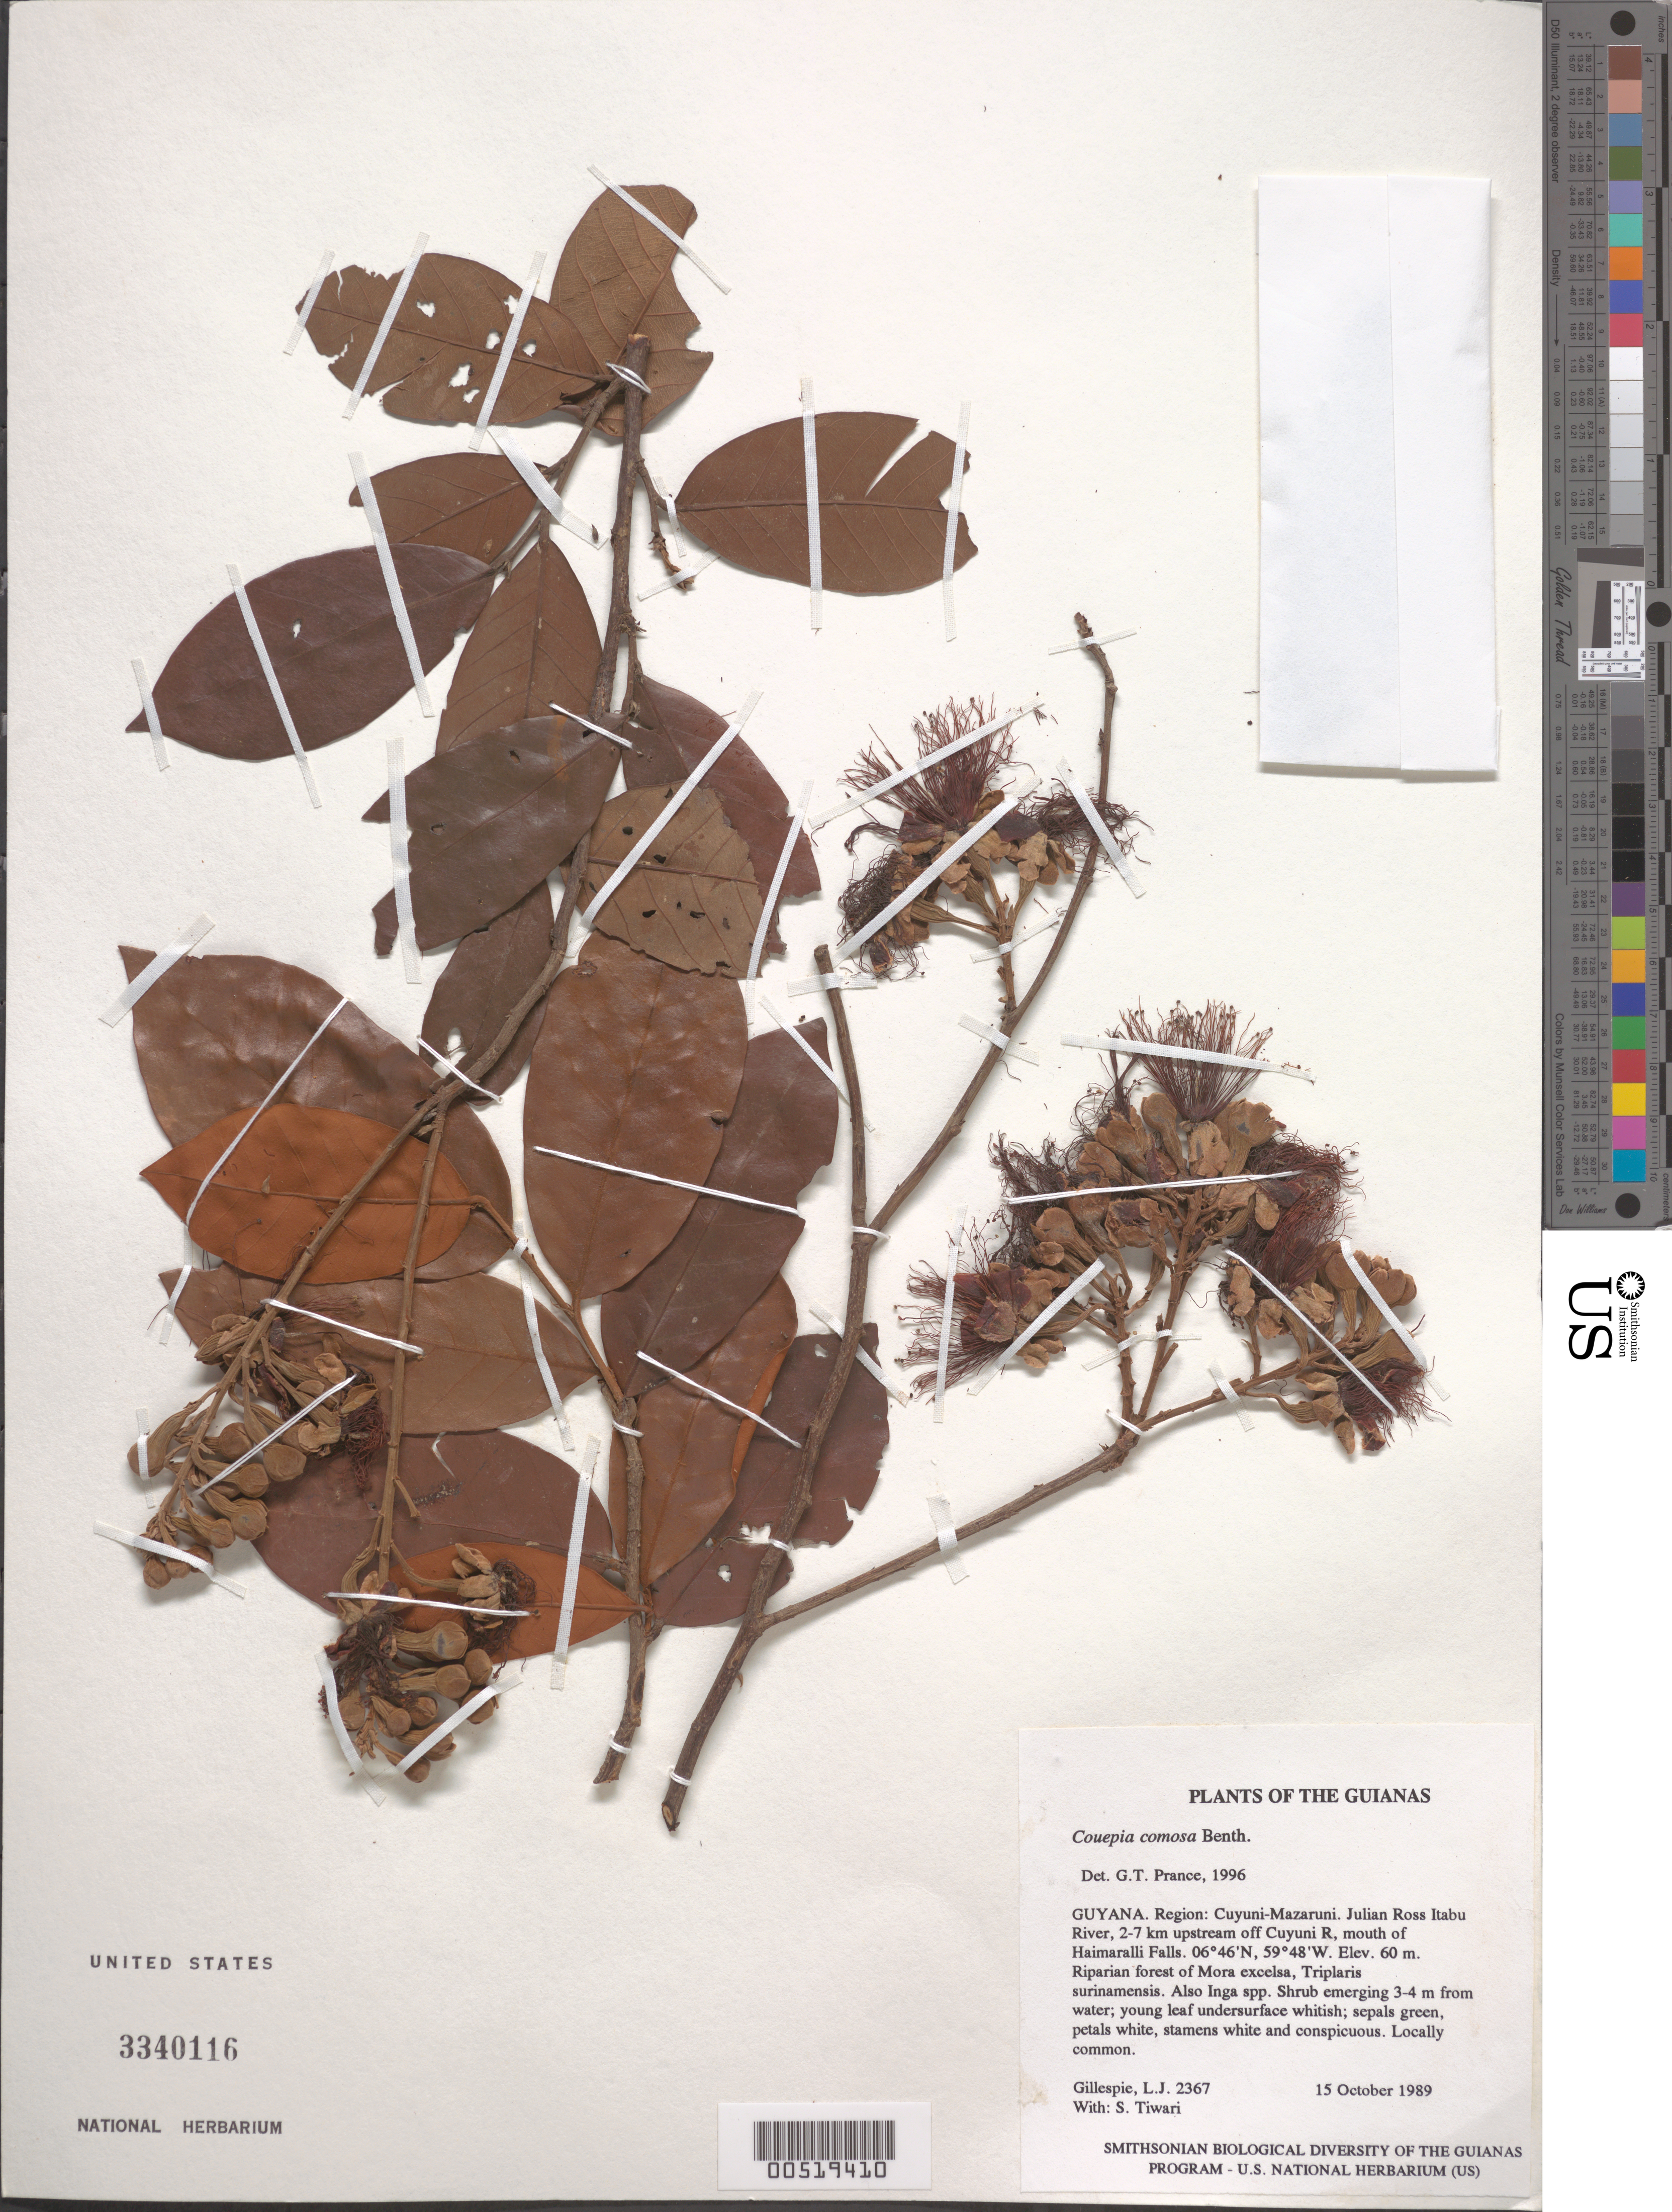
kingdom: Plantae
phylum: Tracheophyta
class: Magnoliopsida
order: Malpighiales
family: Chrysobalanaceae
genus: Couepia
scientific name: Couepia comosa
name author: Benth.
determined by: Prance, G. T.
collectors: L. J. Gillespie & S. Tiwari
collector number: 2367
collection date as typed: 15 October 1989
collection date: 1989-10-15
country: Guyana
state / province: Cuyuni-Mazaruni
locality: Julian Ross Itabu River, 2-7 km upstream off Cuyuni R, mouth of Haimaralli Falls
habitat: Riparian forest of Mora excelsa, Triplaris surinamensis. Also Inga spp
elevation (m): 60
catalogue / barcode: US 3340116